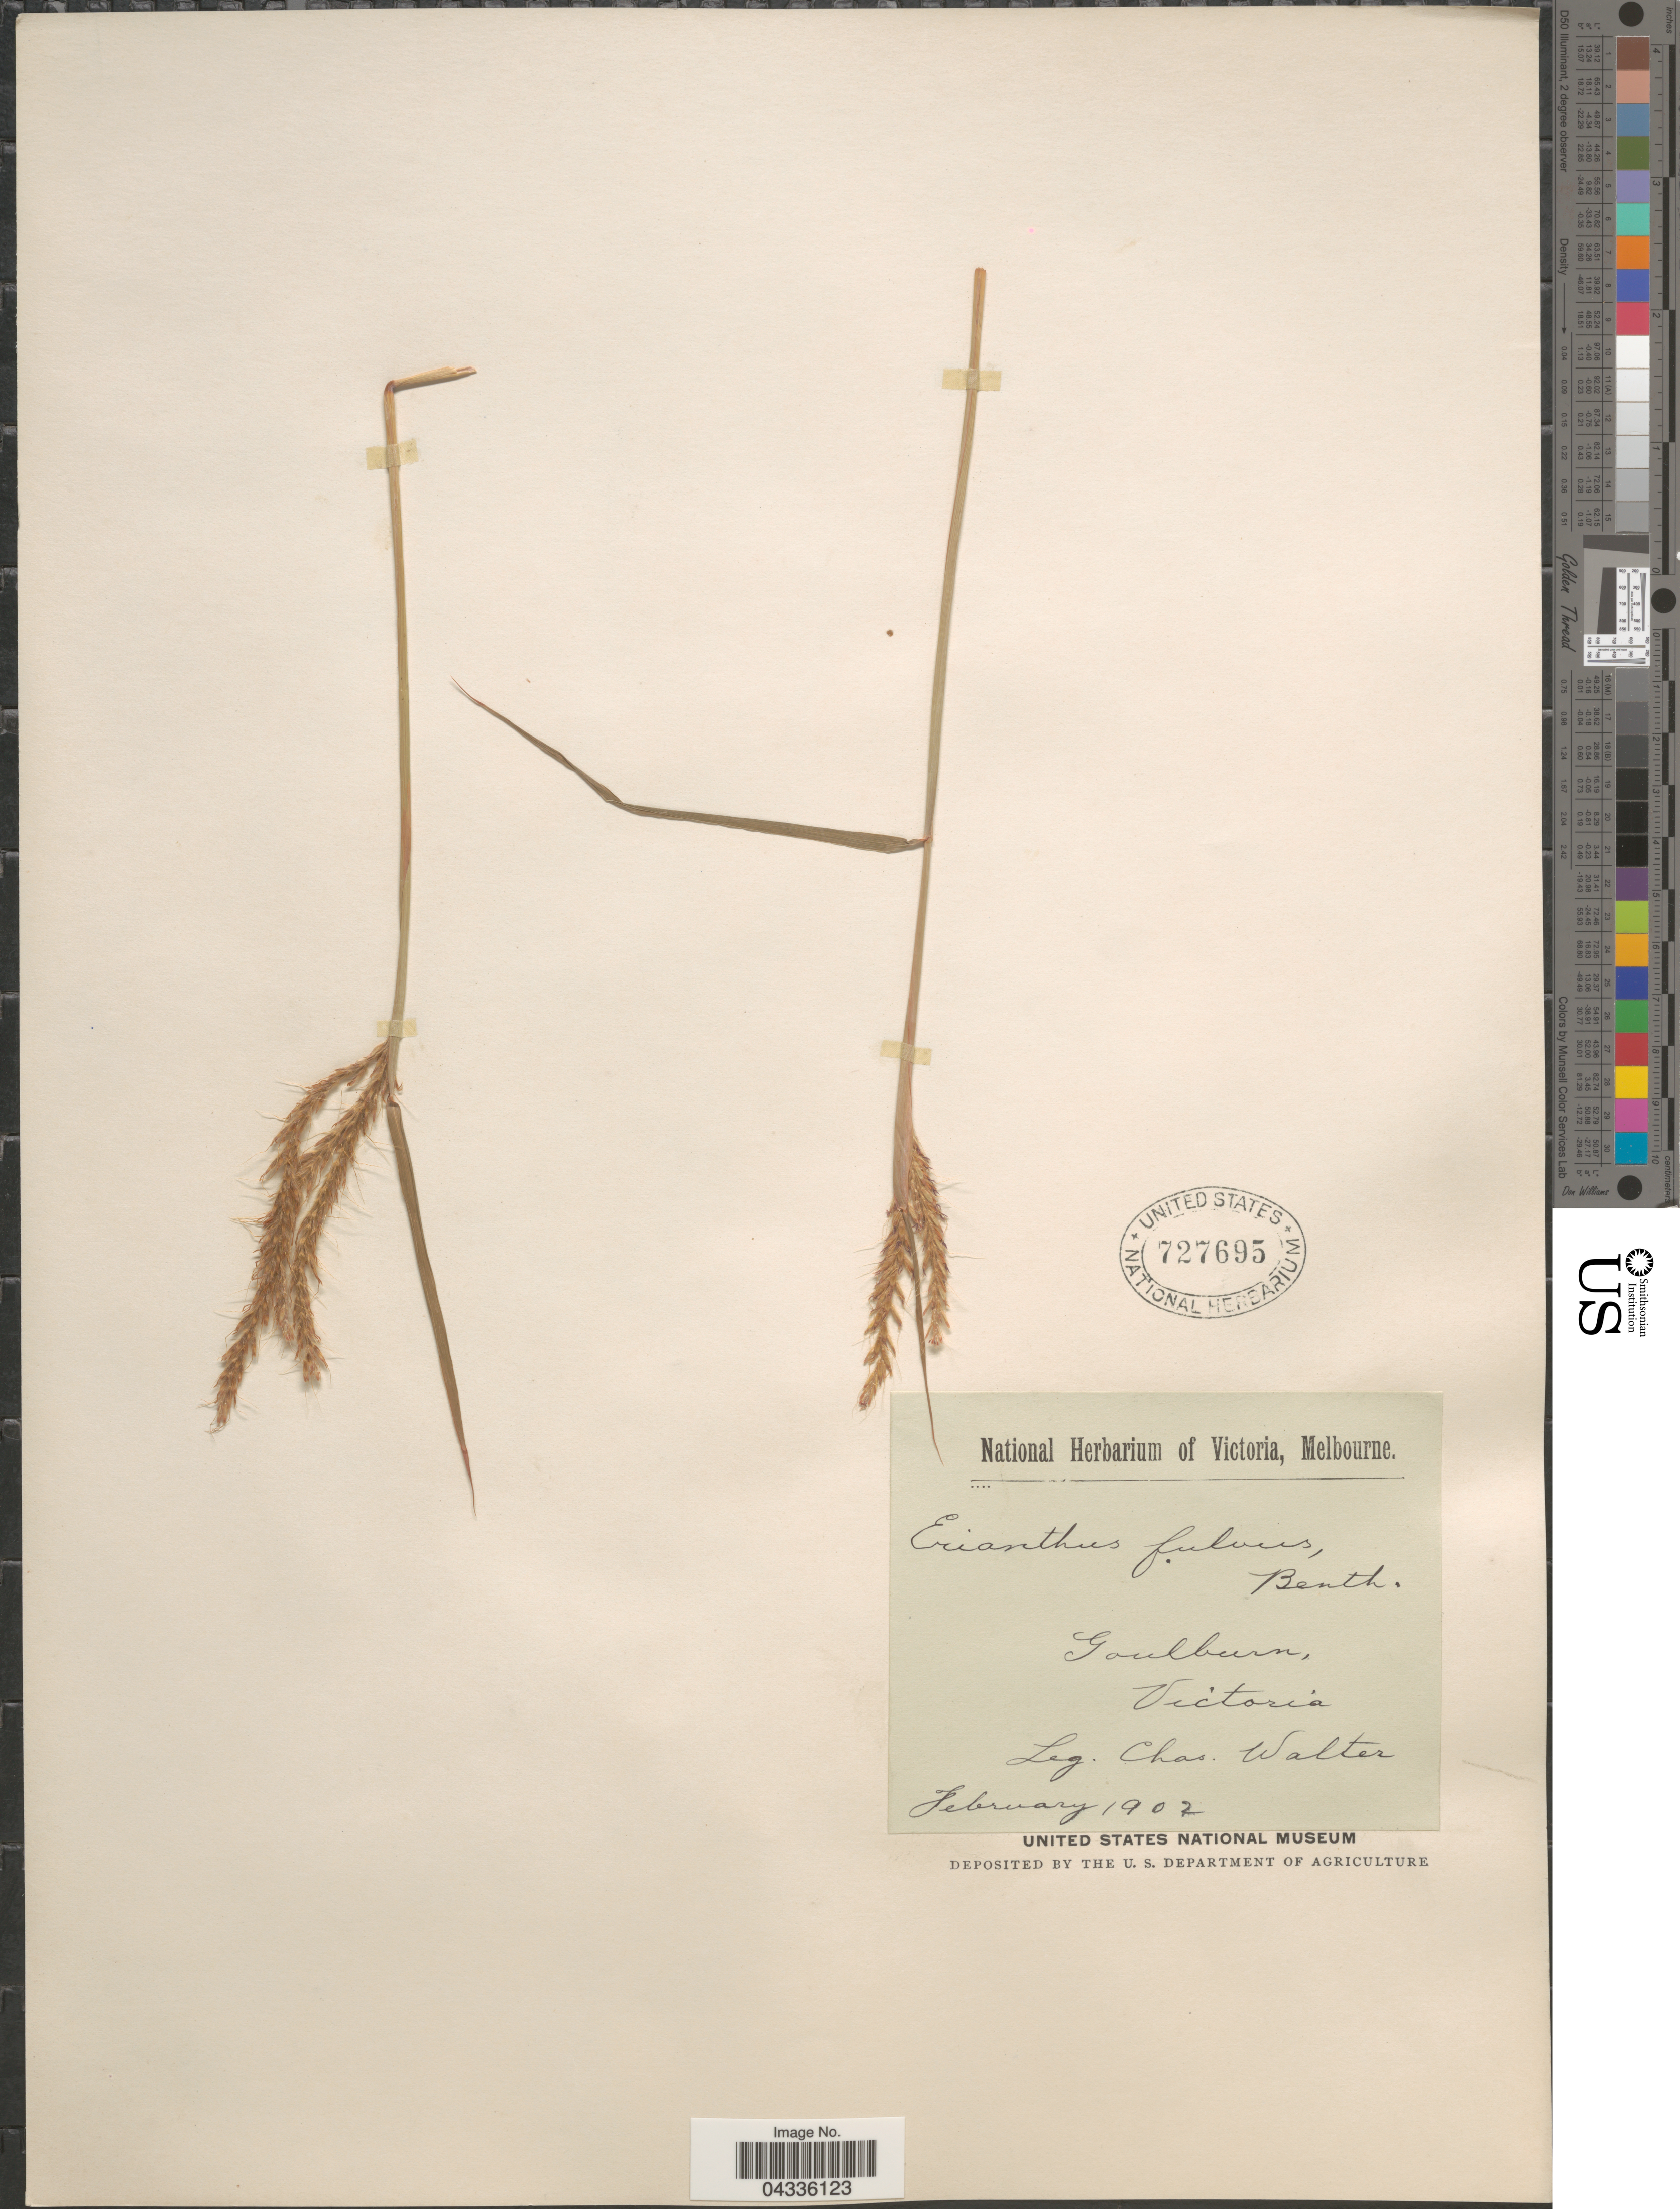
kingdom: Plantae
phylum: Tracheophyta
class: Liliopsida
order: Poales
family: Poaceae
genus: Eulalia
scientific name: Eulalia aurea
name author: (Bory) Kunth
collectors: C. Walter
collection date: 1902-02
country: Australia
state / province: Victoria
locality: Goulburn, Victoria.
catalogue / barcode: US 727695